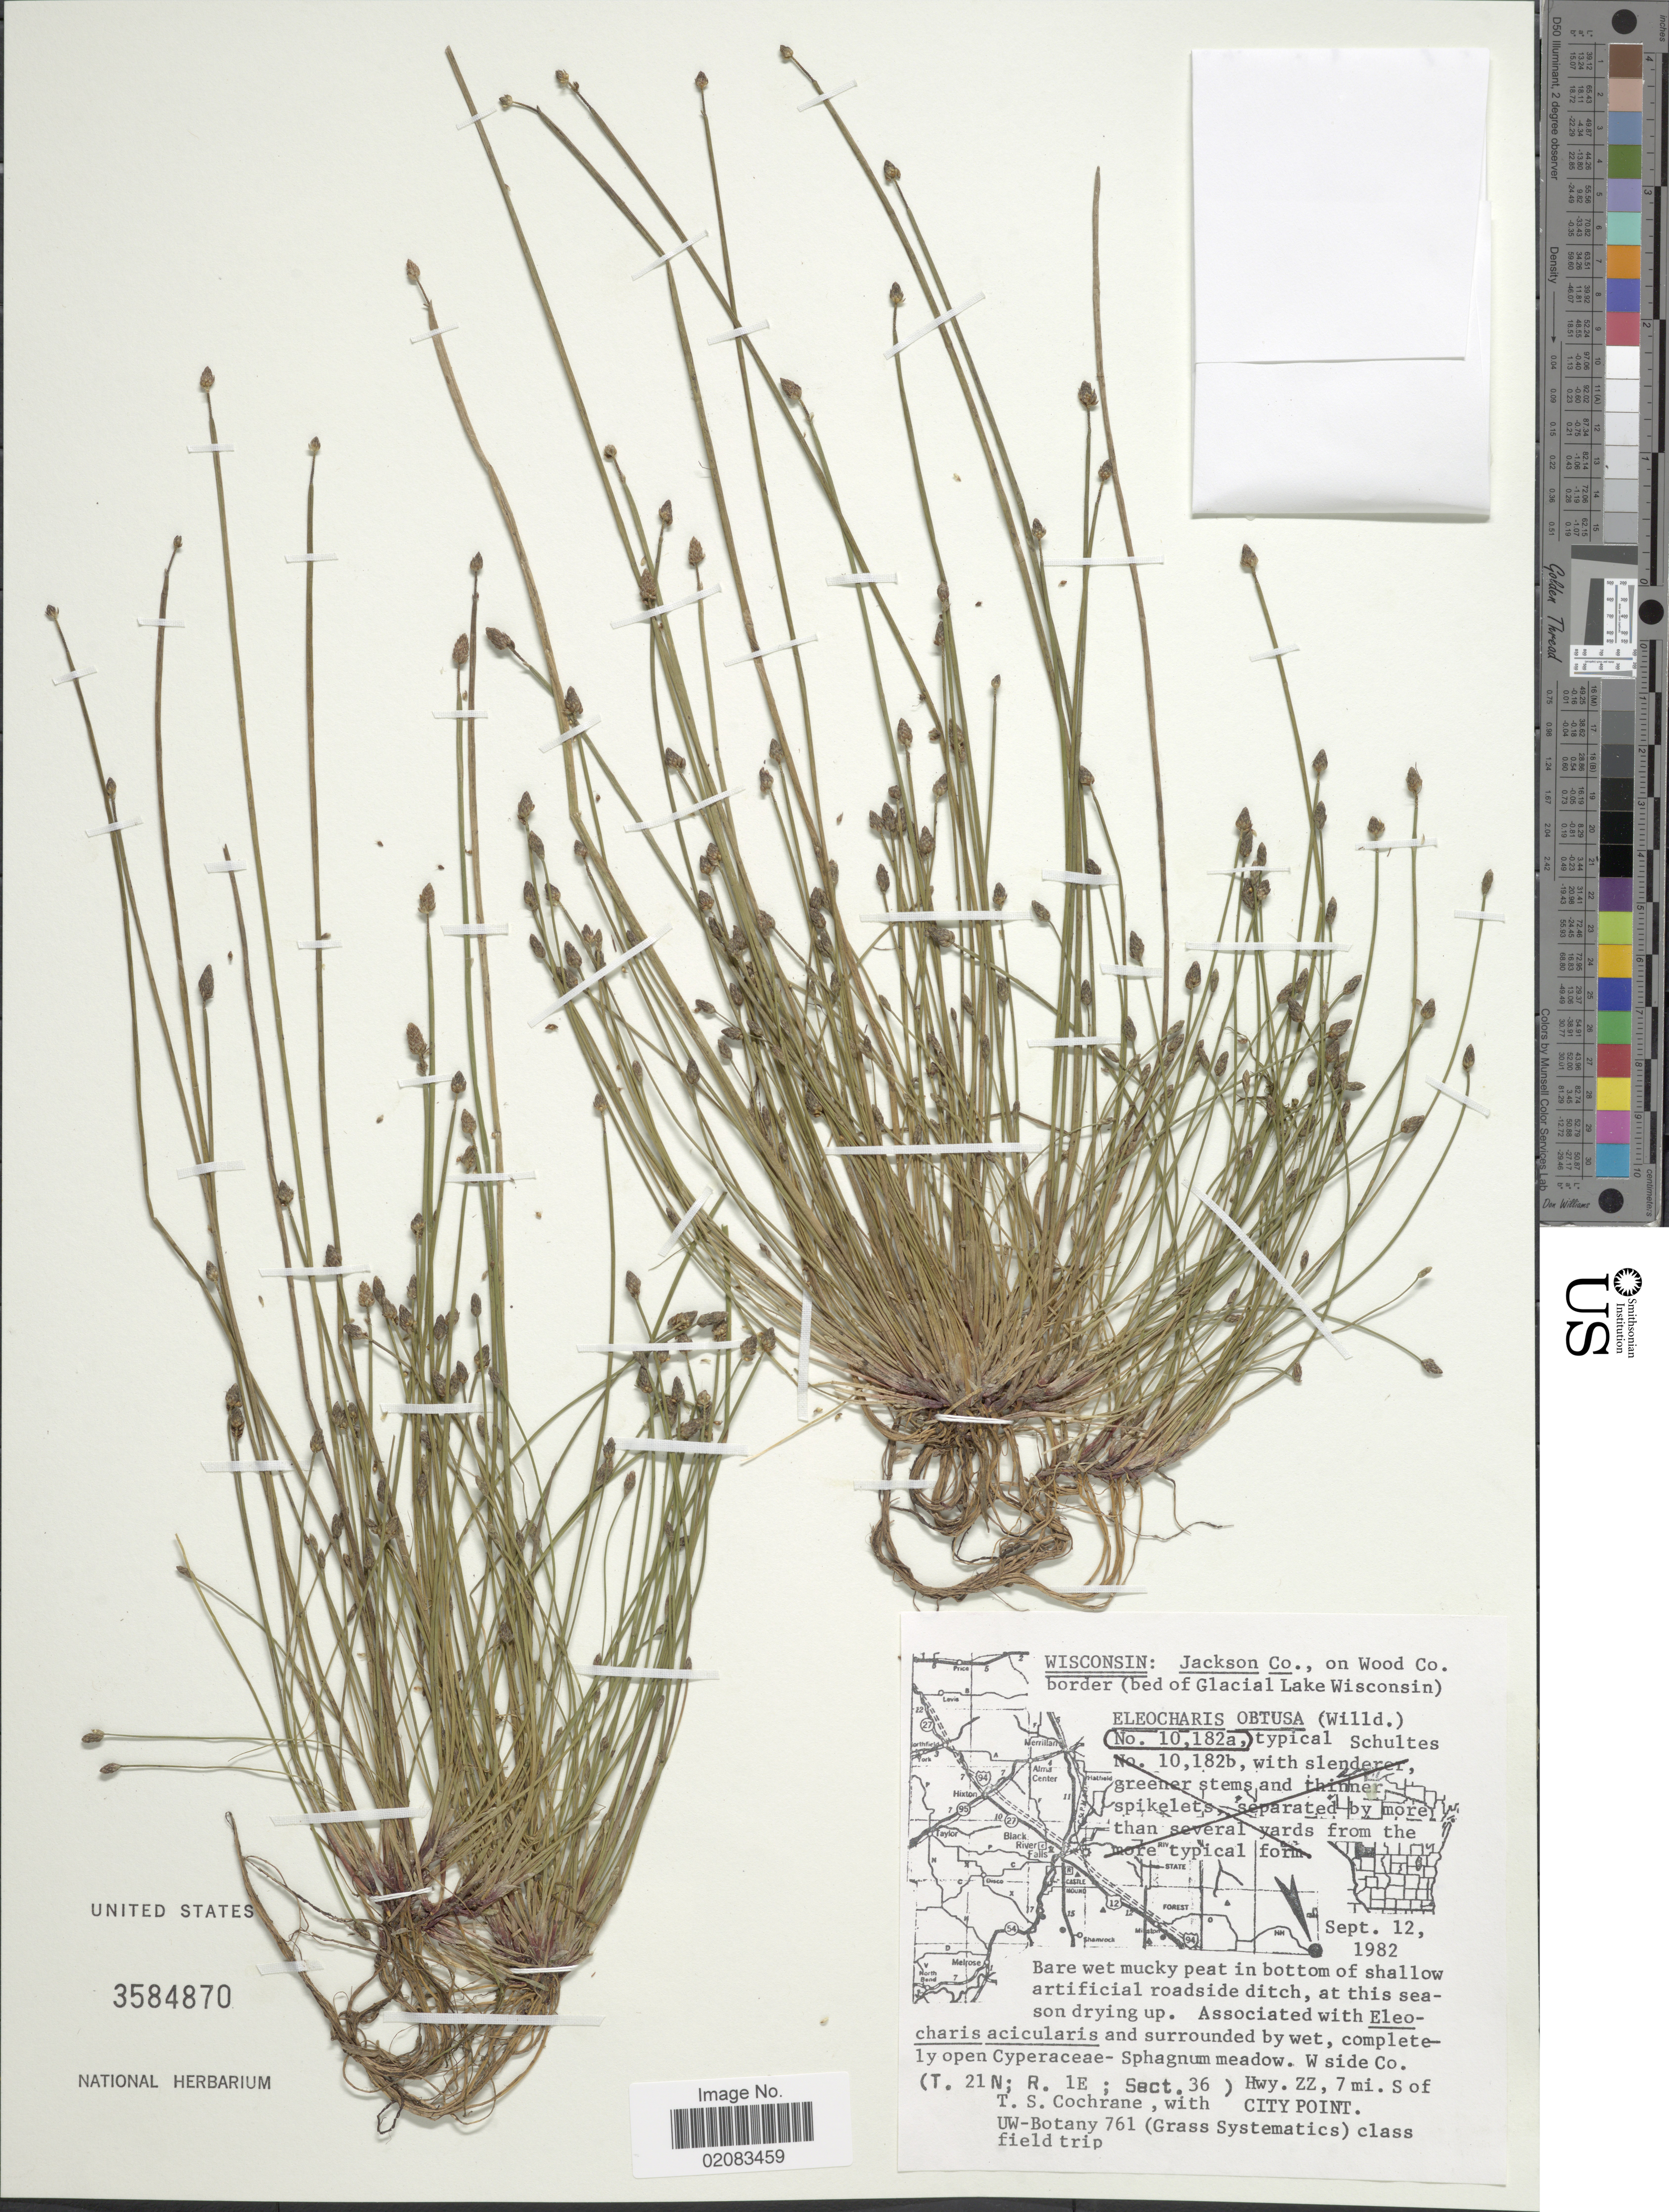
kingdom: Plantae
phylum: Tracheophyta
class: Liliopsida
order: Poales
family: Cyperaceae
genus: Eleocharis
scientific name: Eleocharis obtusa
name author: (Willd.) Schult.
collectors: T. S. Cochrane & UW-Botany 761 (Grass Systematics) class field trip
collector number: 10182a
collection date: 1982-09-12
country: United States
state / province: Wisconsin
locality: Jackson Co., on Wood Co border (bed of Glacial Lake Wisconsin), W side Co. (7.21N; R.1E; Sect. 36) Hwy ZZ, 7 mi S of City Point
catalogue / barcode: US 3584870